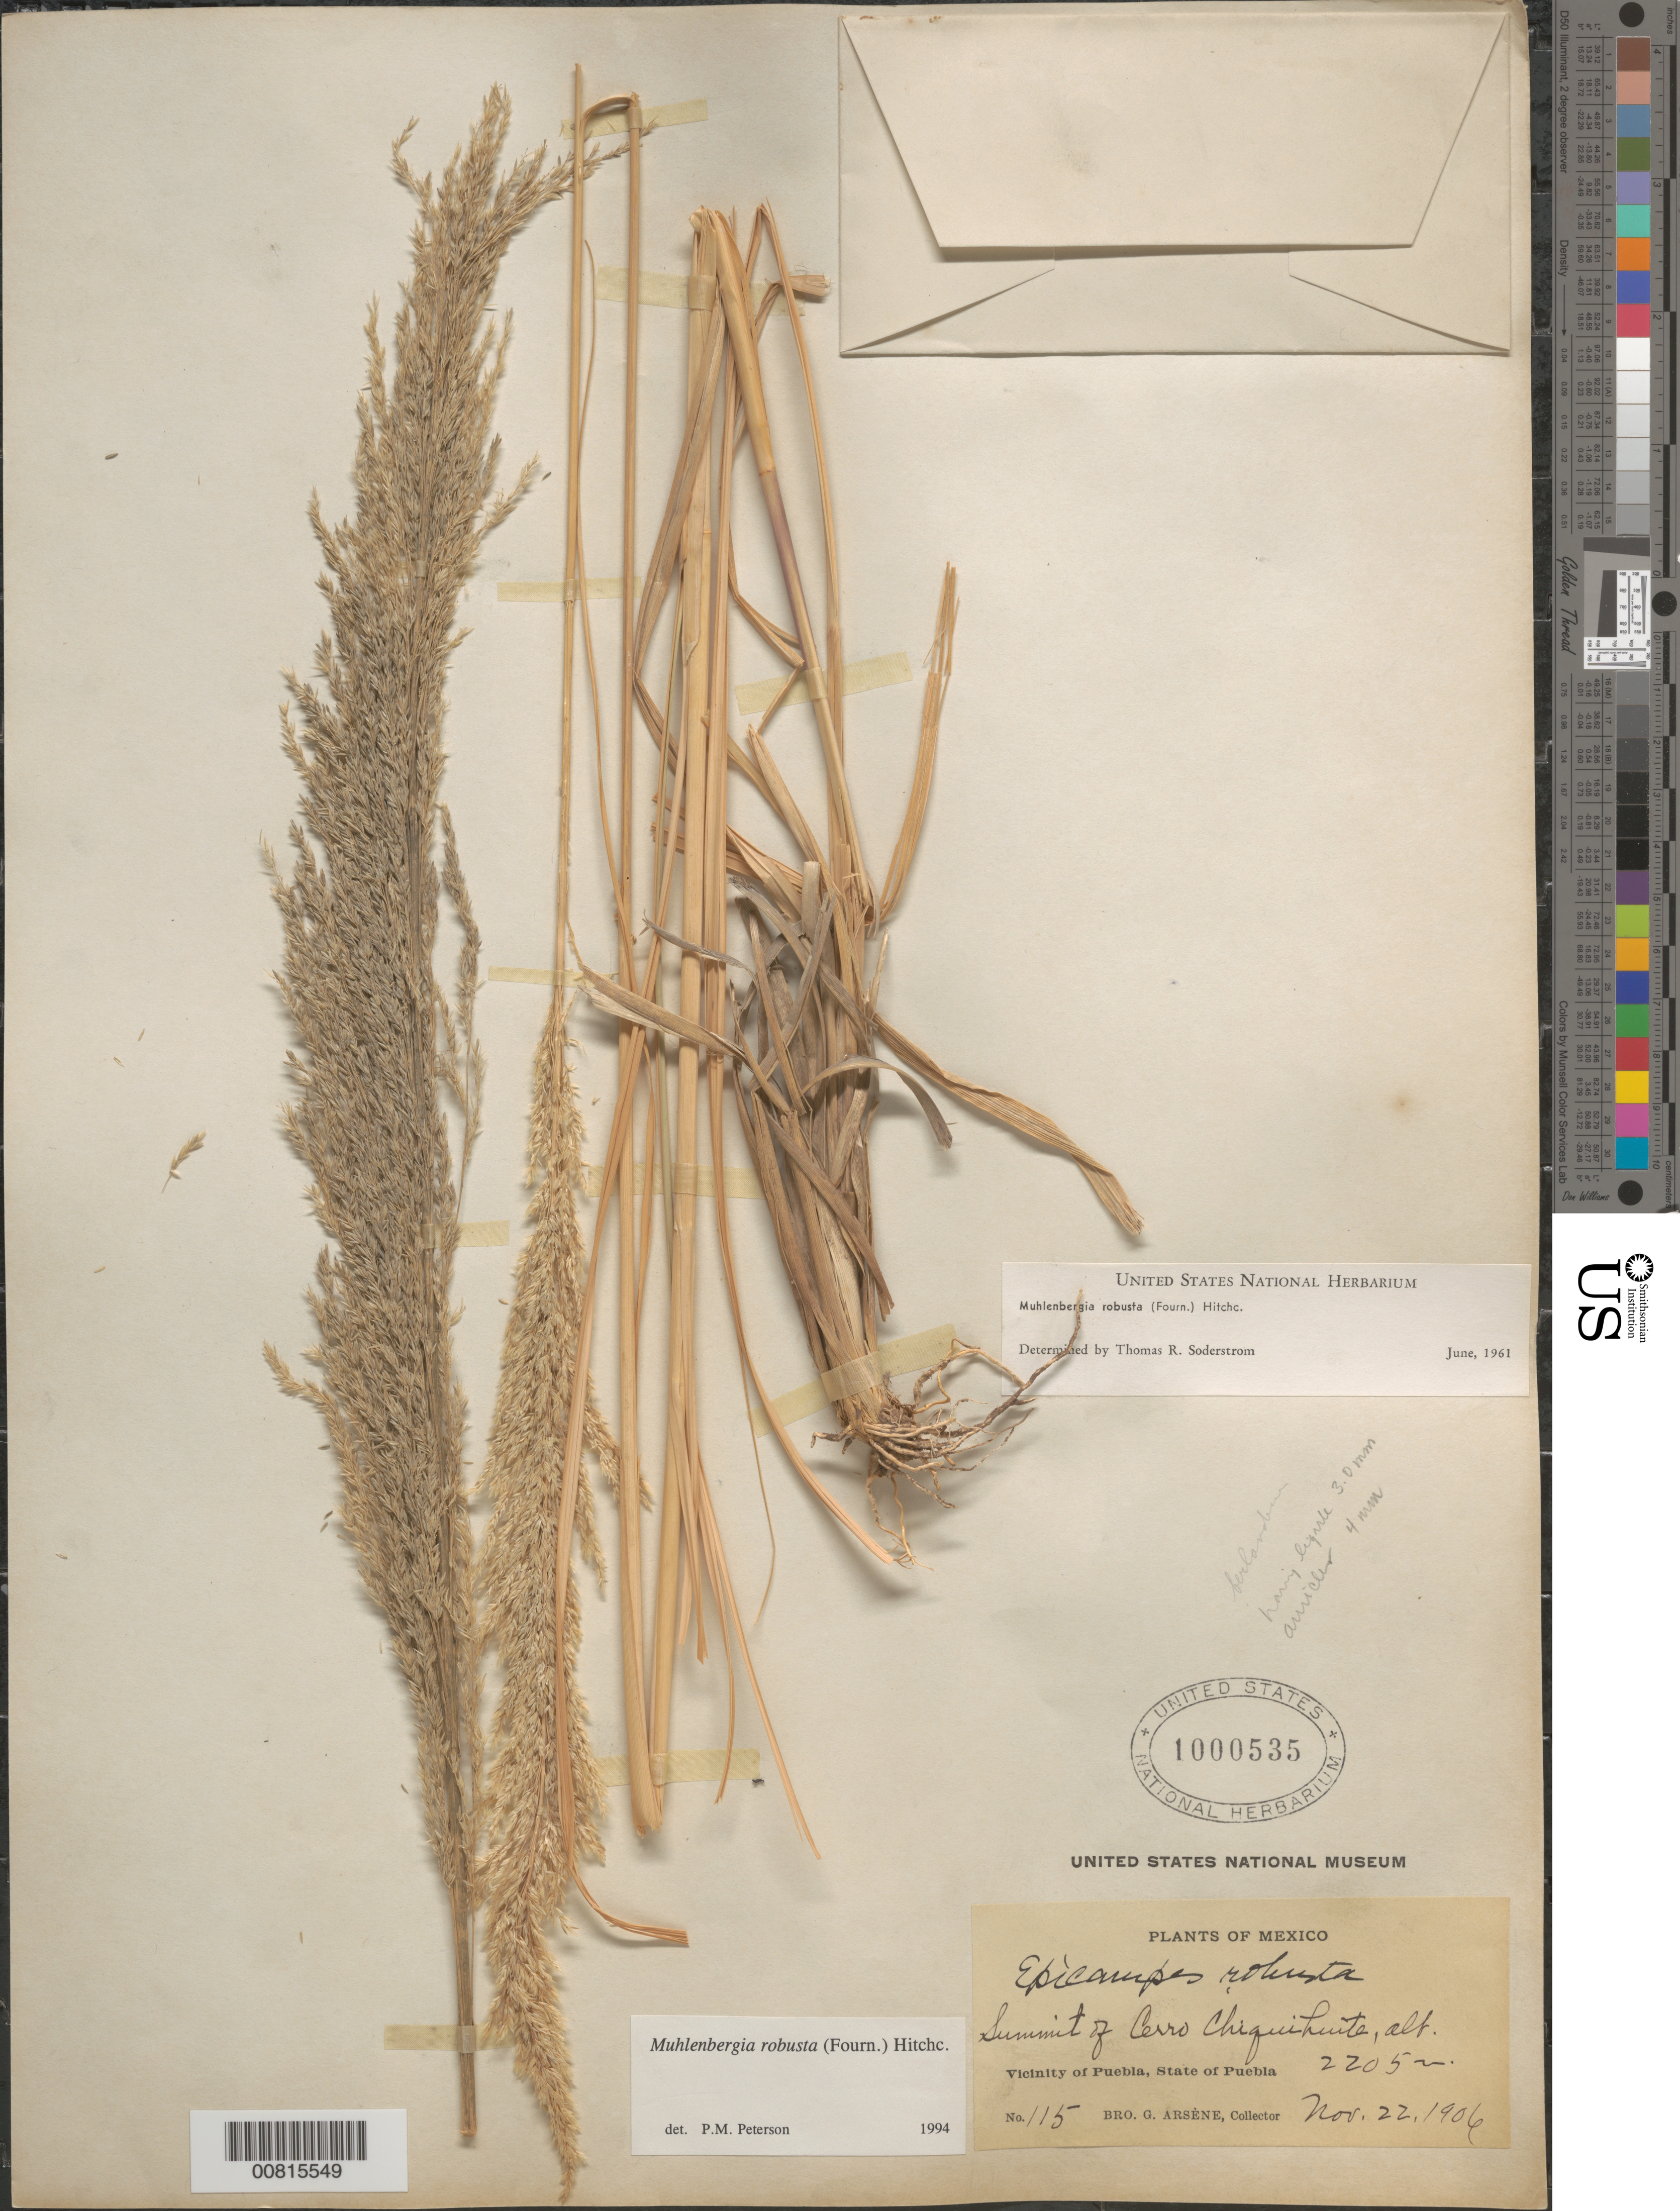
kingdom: Plantae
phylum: Tracheophyta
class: Liliopsida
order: Poales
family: Poaceae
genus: Muhlenbergia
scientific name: Muhlenbergia robusta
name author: (E. Fourn.) Hitchc.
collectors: Bro. G. Arsène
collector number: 115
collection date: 1906-11-22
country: Mexico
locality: Summit of Cerro Chiquihuite, vicinity of Puebla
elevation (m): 2205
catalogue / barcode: US 1000535